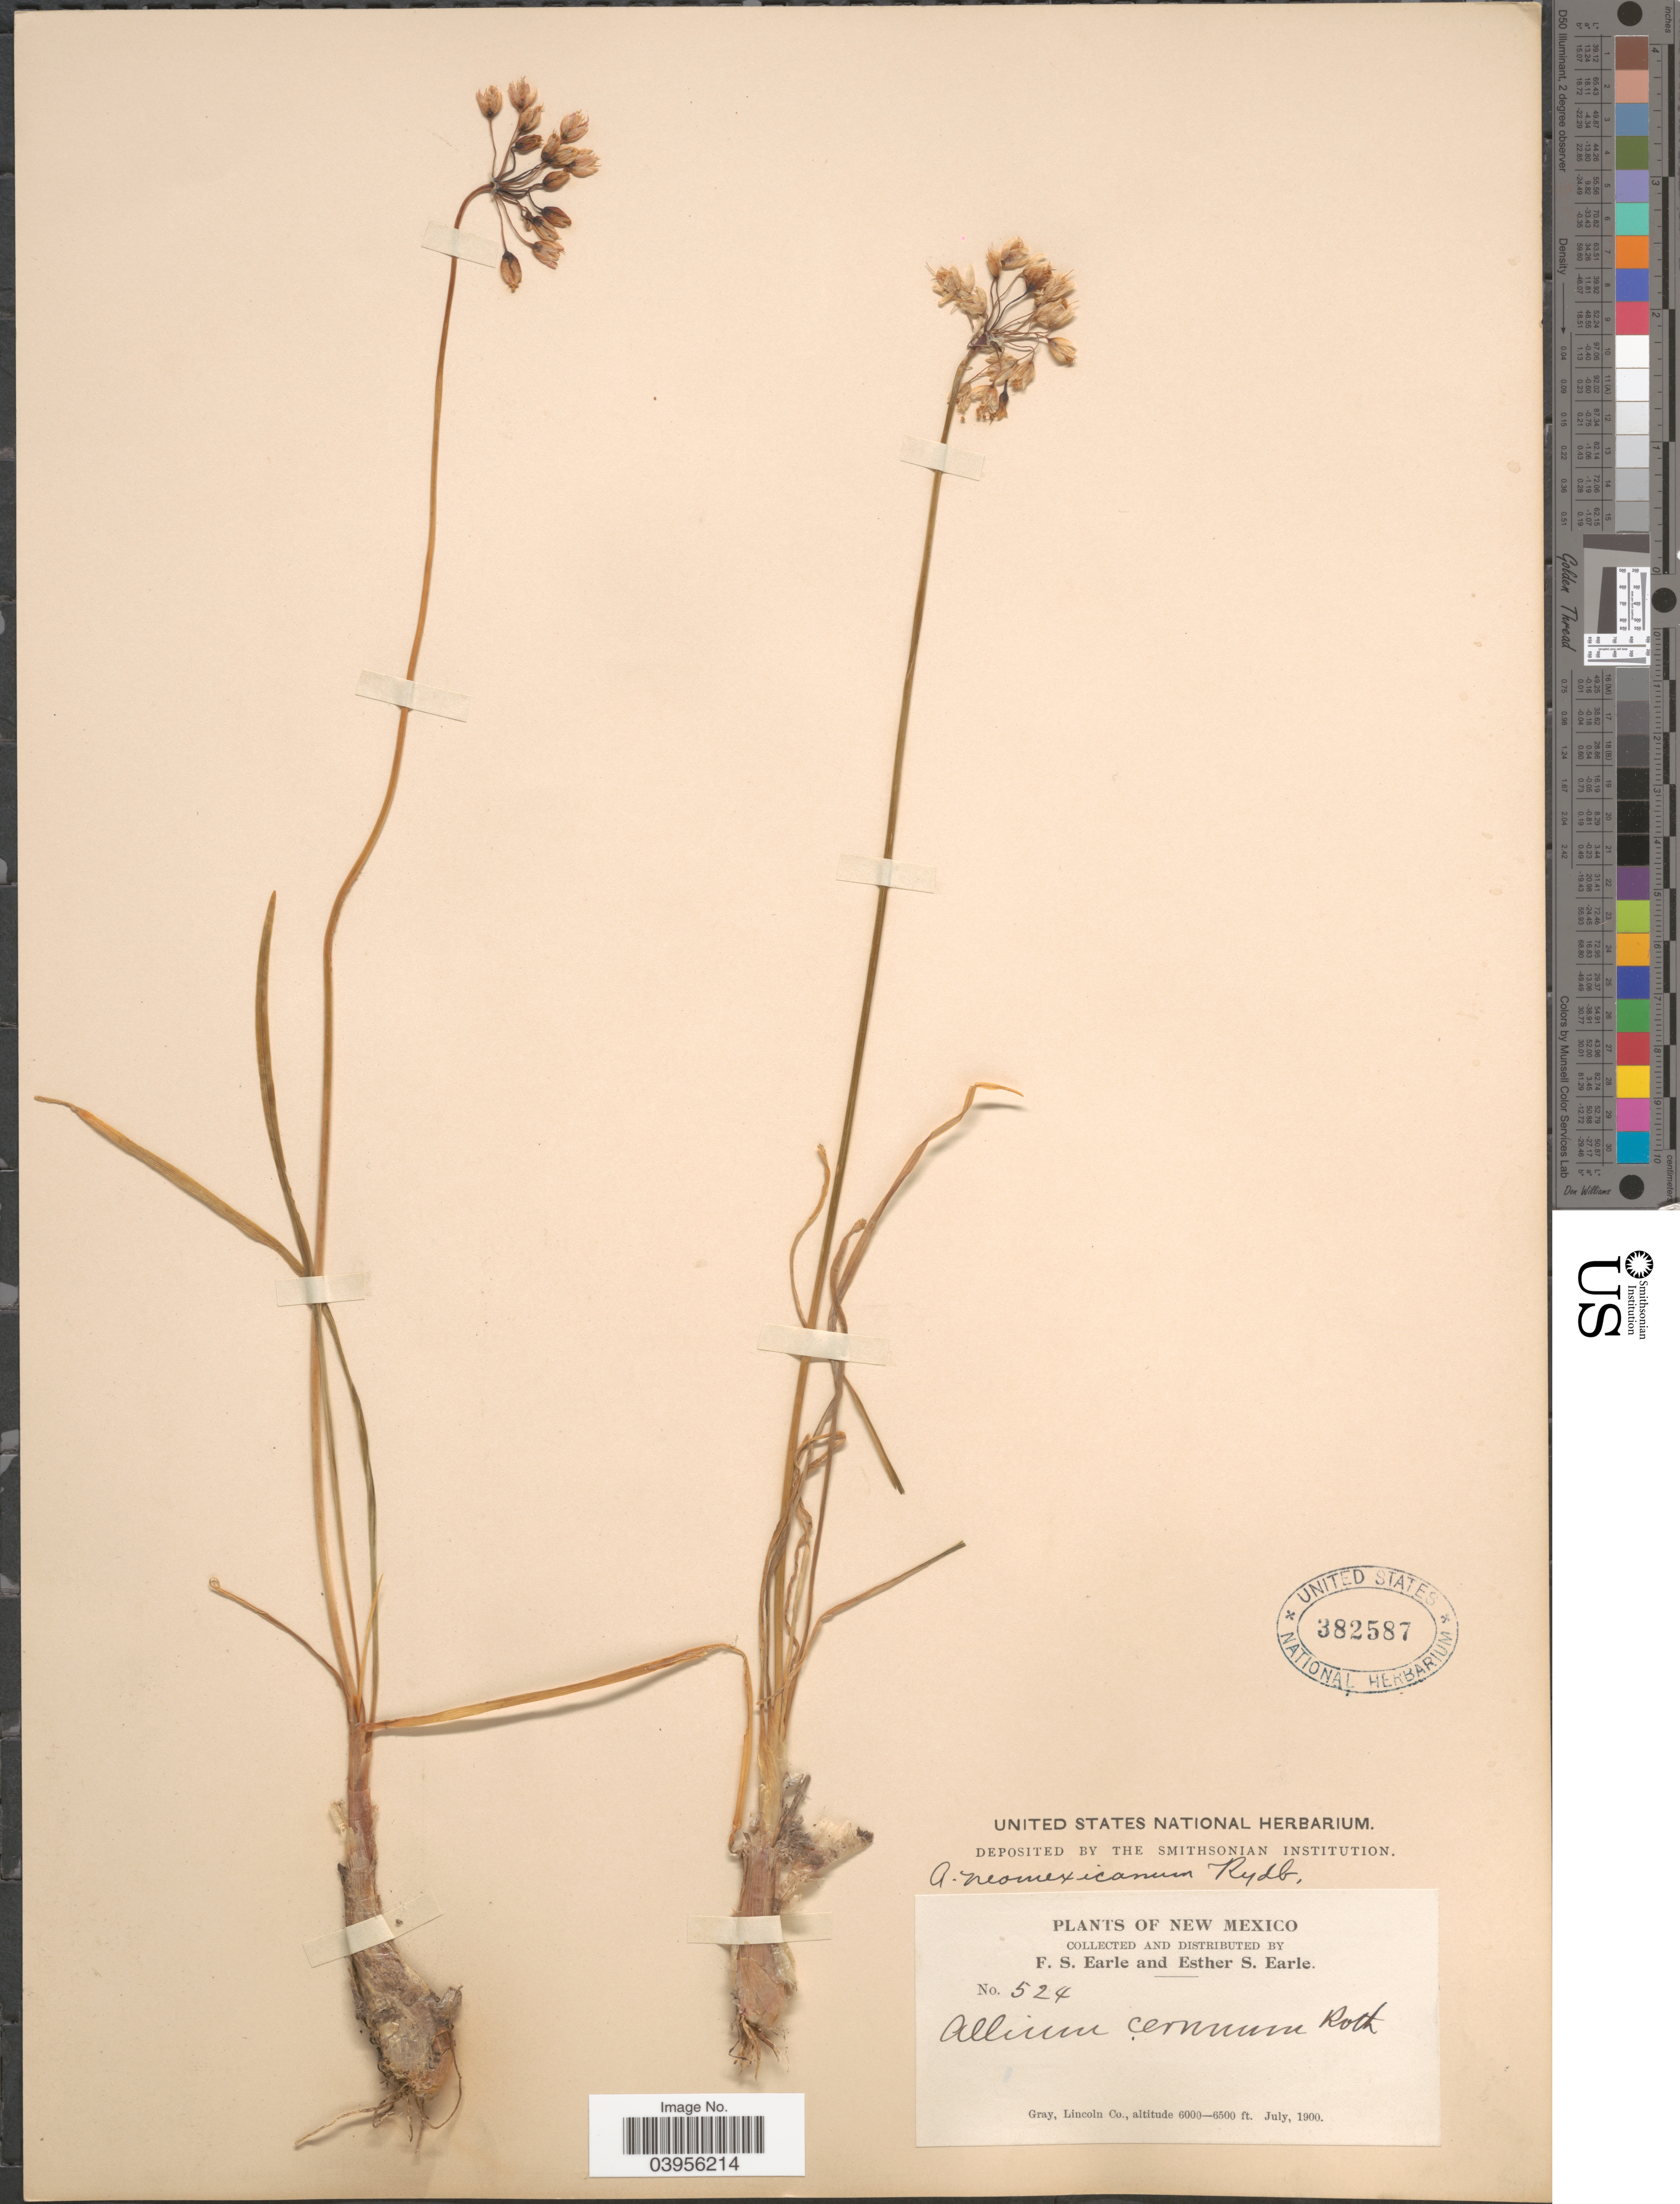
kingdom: Plantae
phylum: Tracheophyta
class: Liliopsida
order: Asparagales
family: Amaryllidaceae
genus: Allium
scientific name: Allium neomexicanum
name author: Rydb.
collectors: F. S. Earle & E. S. Earle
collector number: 524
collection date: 1900-07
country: United States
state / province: New Mexico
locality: Gray, Lincoln Co.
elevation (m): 1829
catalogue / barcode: US 382587